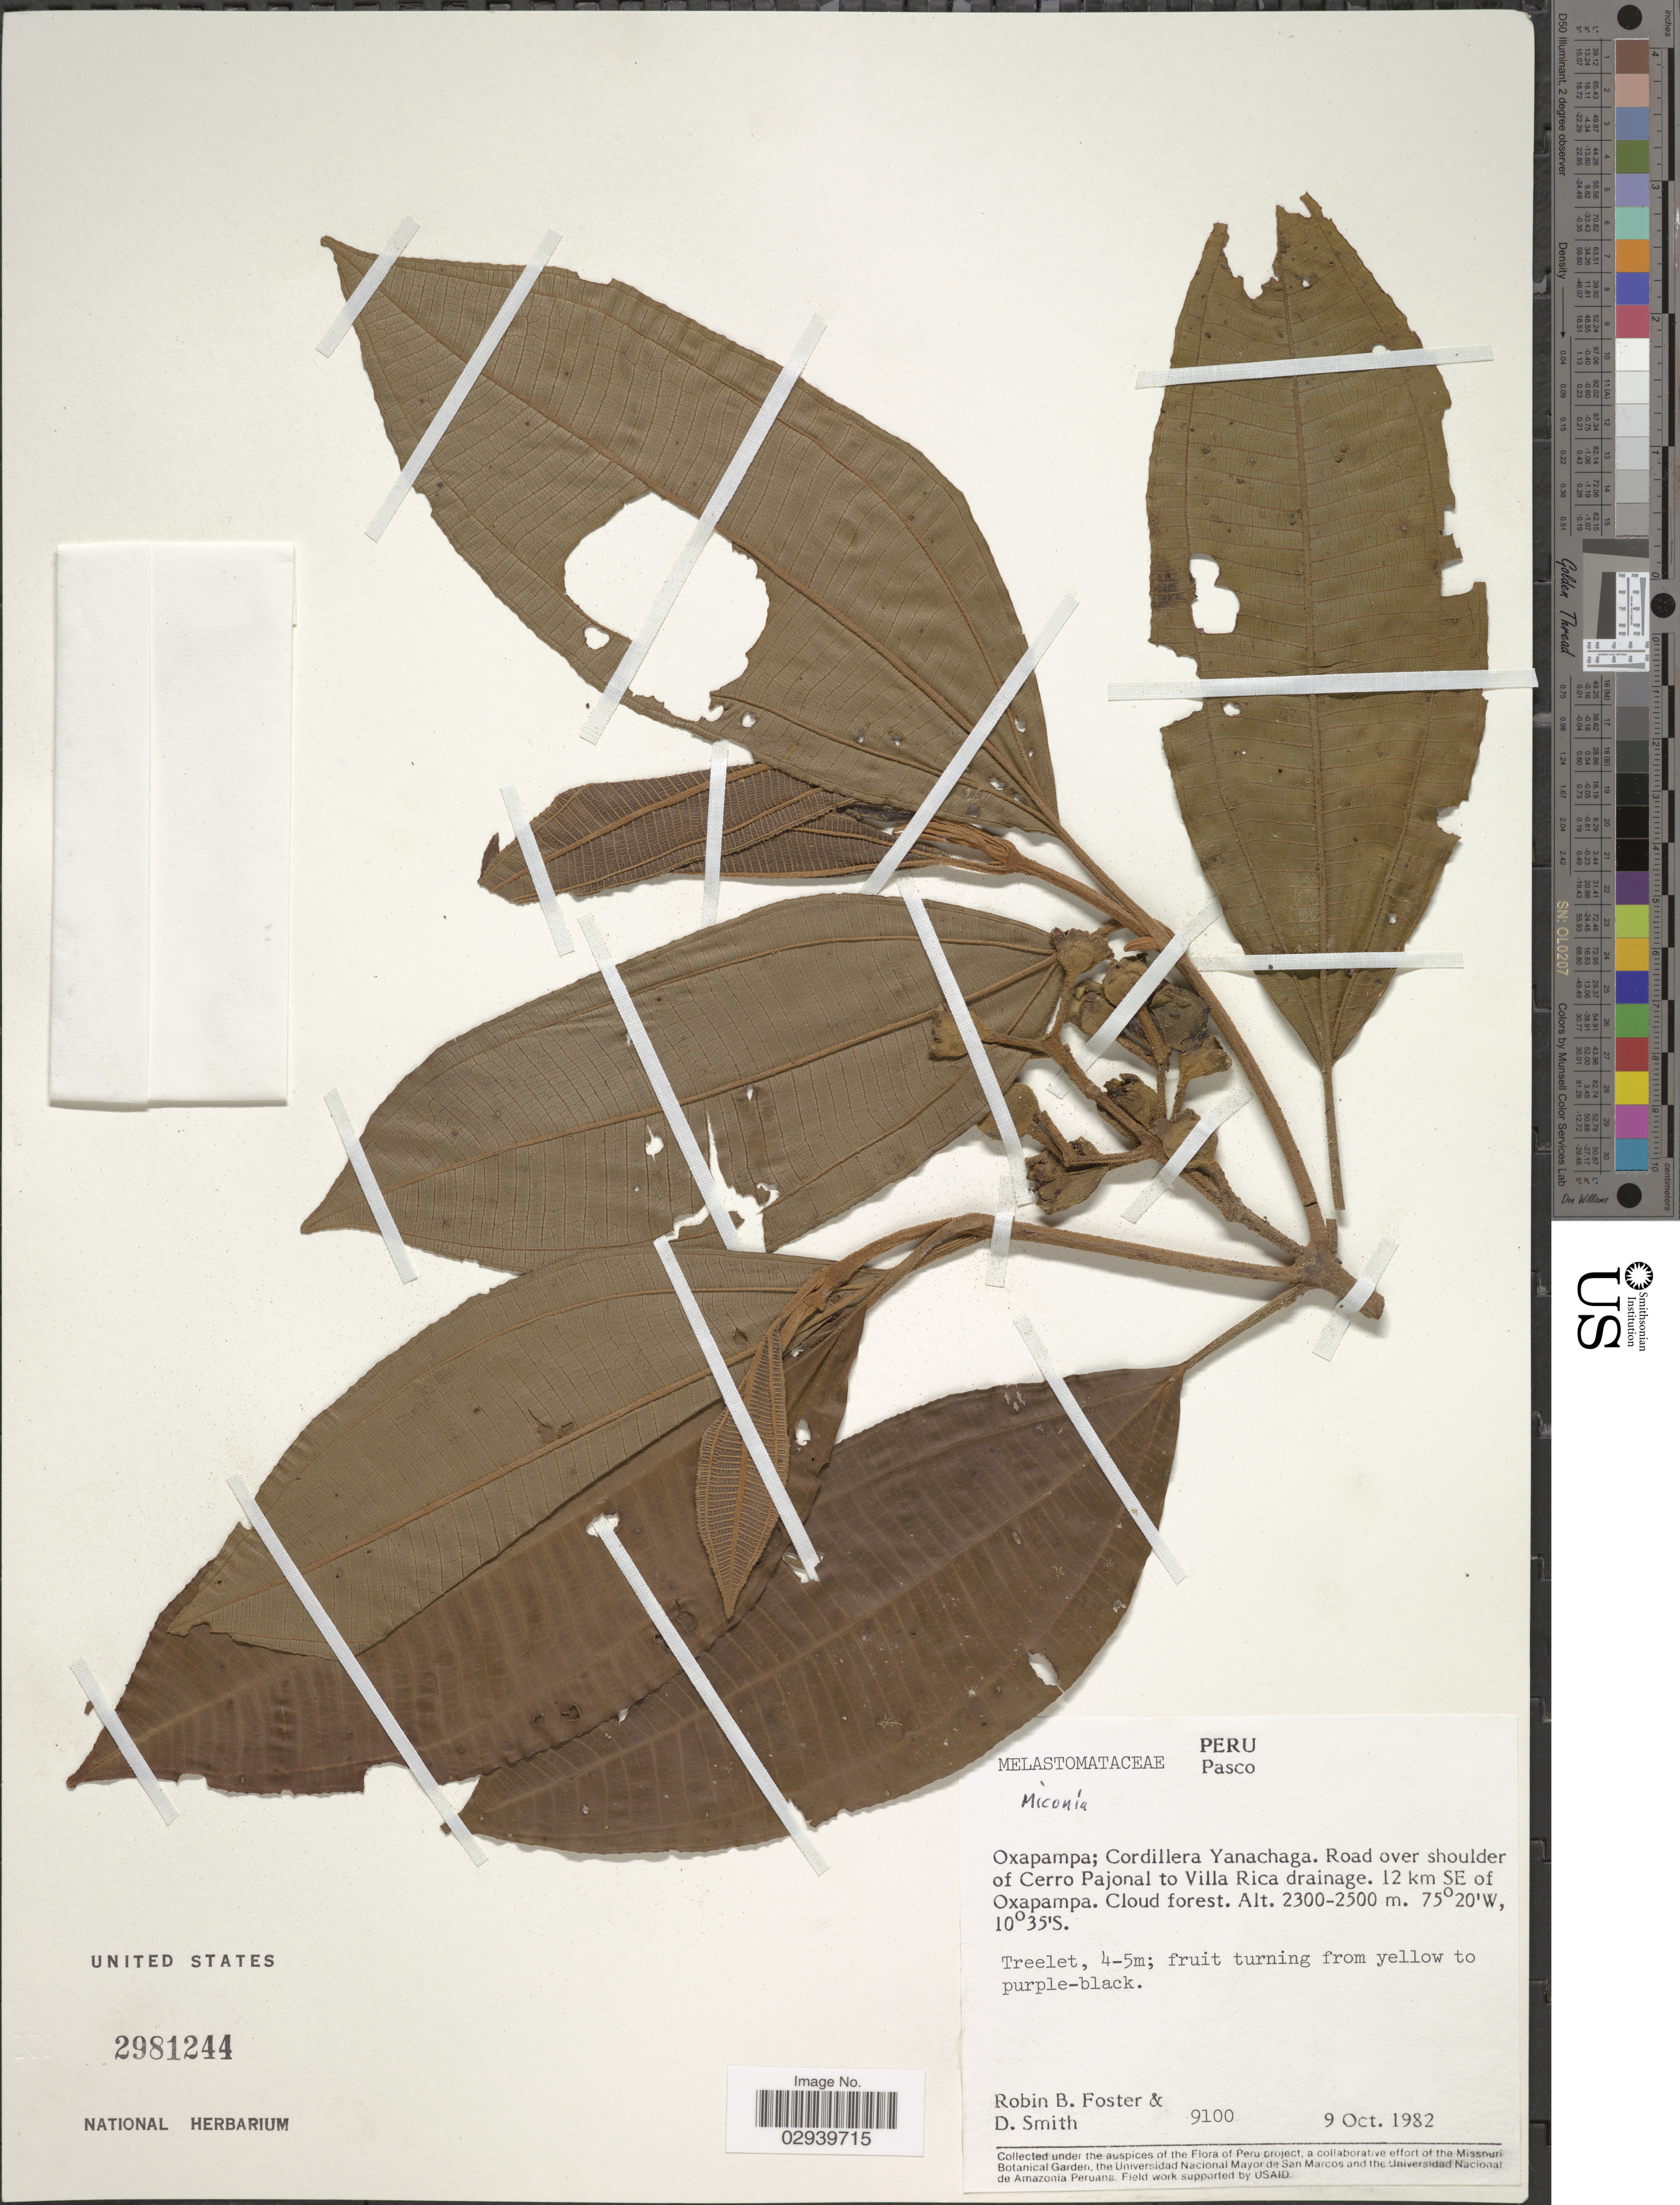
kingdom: Plantae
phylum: Tracheophyta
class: Magnoliopsida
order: Myrtales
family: Melastomataceae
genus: Miconia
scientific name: Miconia hexapetala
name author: Wurdack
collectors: R. B. Foster & D. Smith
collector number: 9100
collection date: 1982-10-09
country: Peru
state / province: Pasco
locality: Oxapampa; Cordillera Yanachaga. Road over shoulder of Cerro Pajonal to Villa Rica drainage. 12 km SE of Oxapampa.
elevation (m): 2300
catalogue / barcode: US 2981244